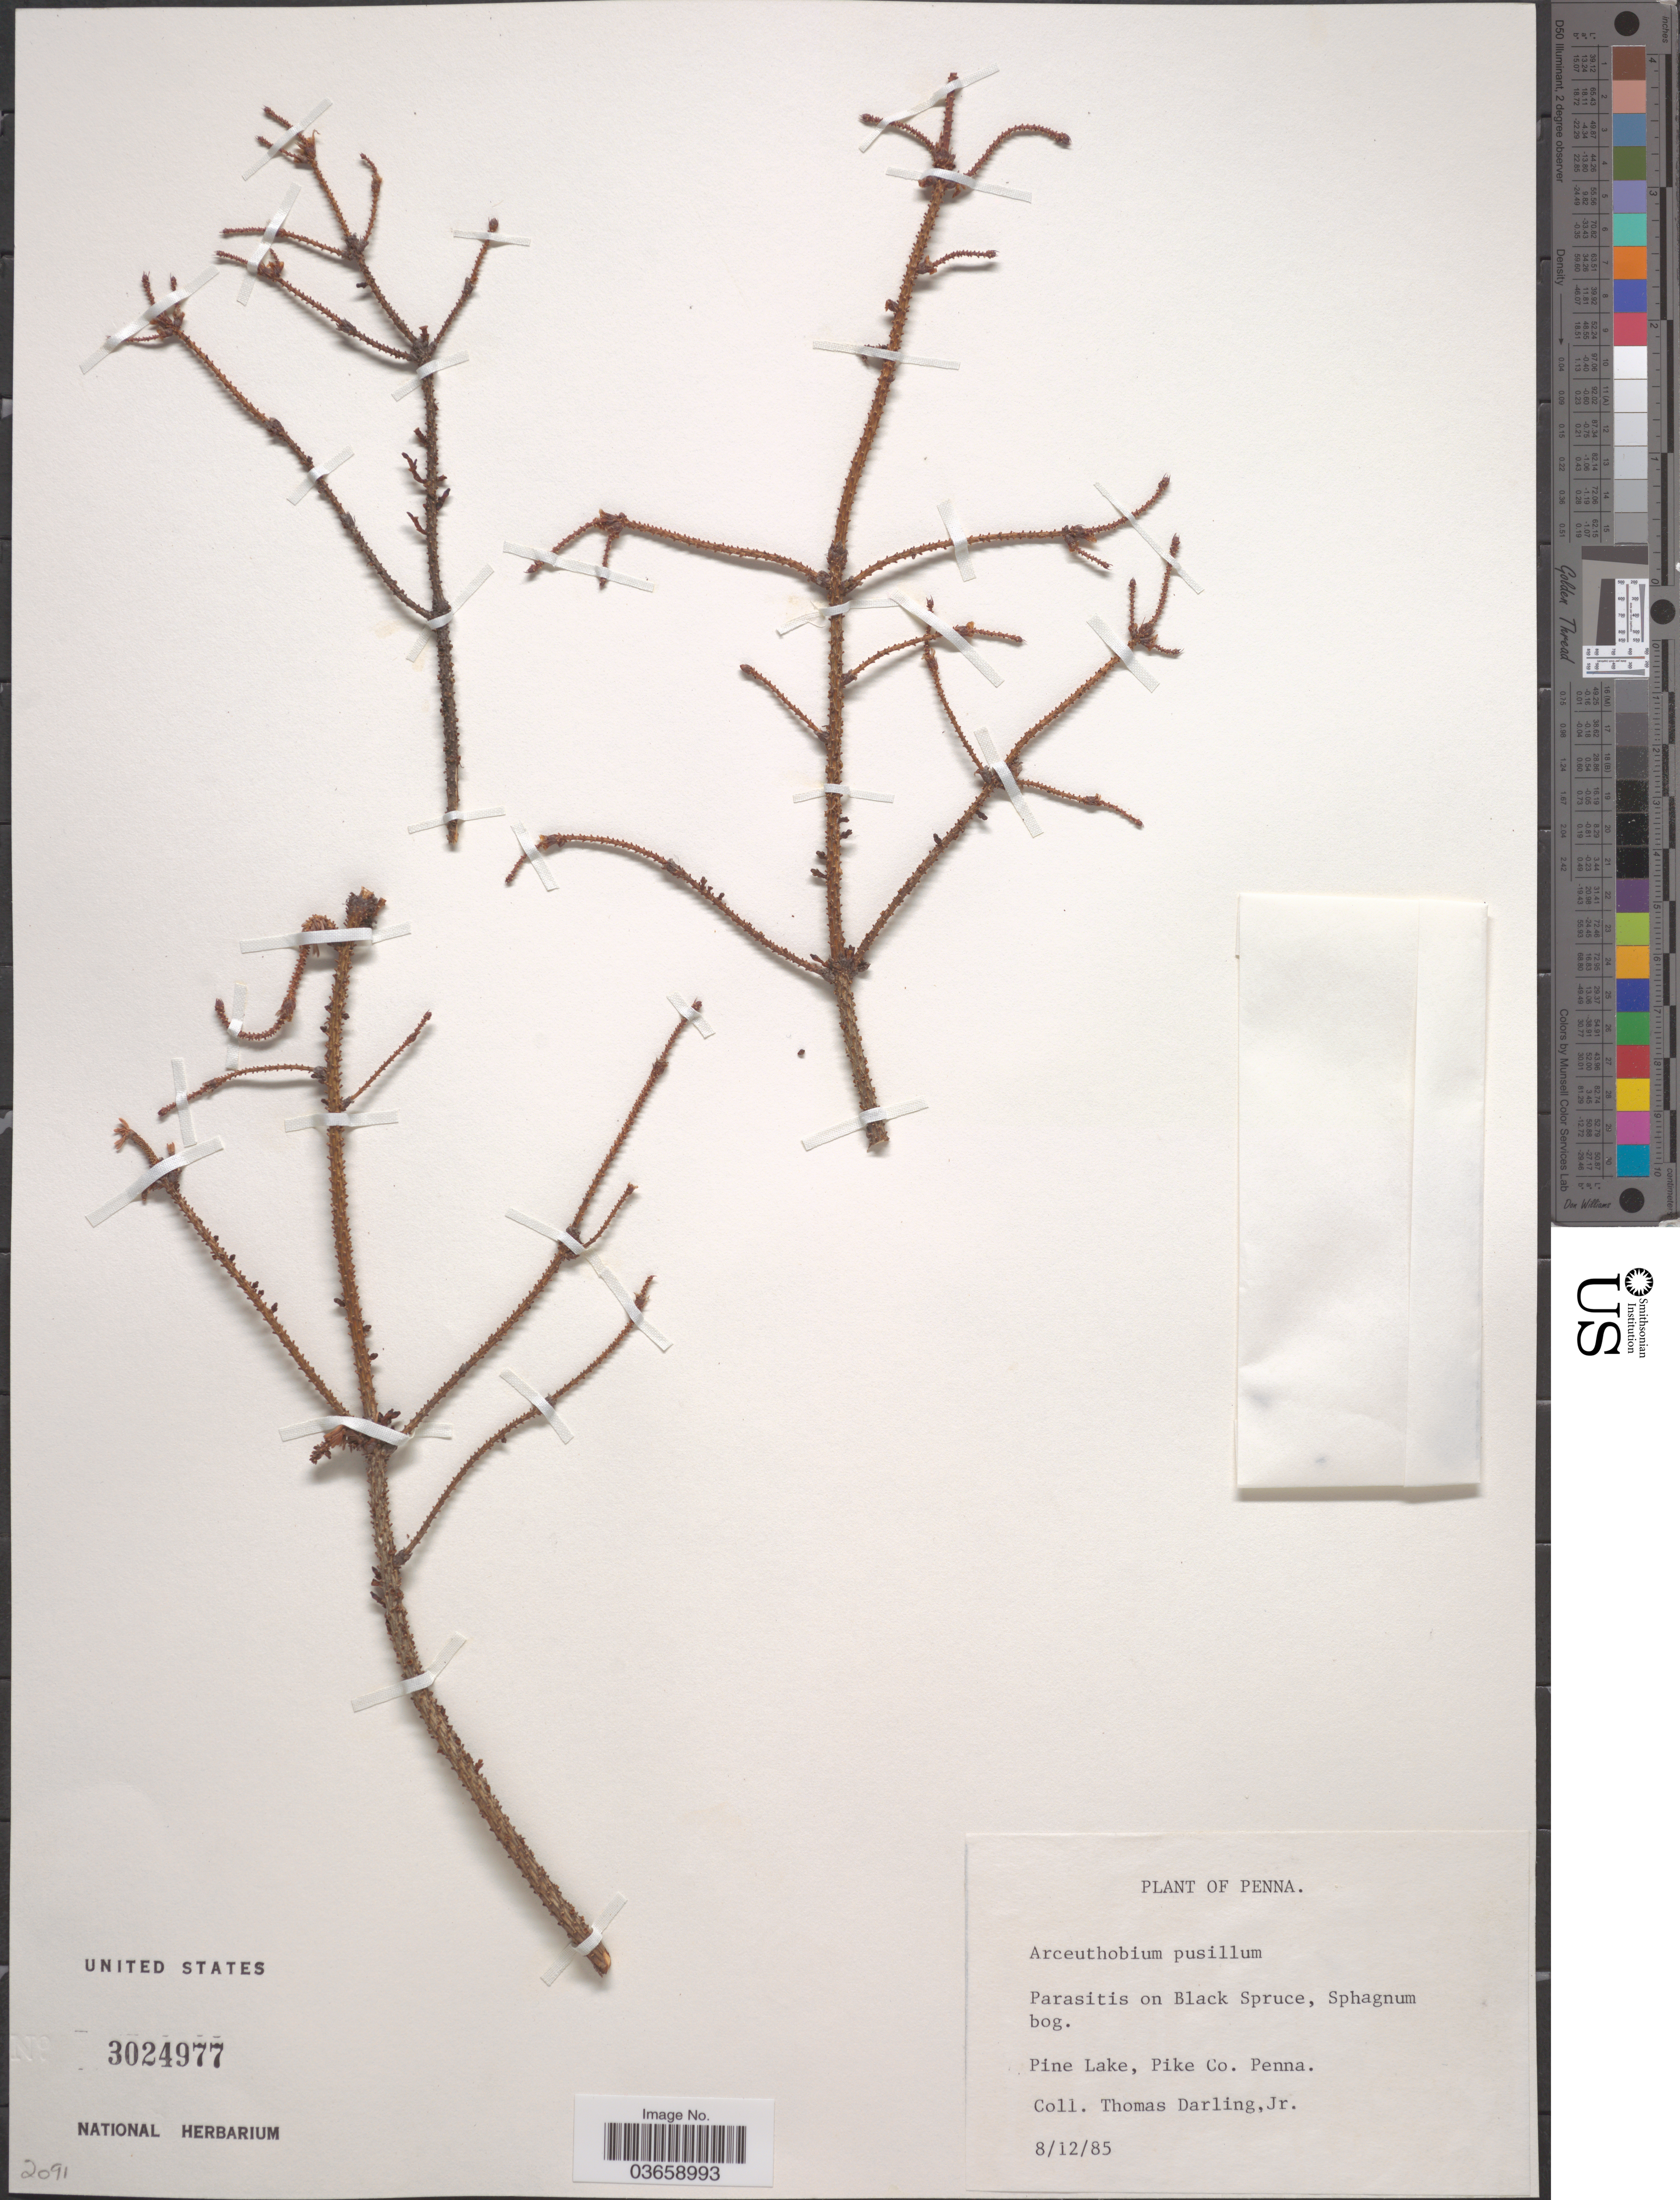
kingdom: Plantae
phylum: Tracheophyta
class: Magnoliopsida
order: Santalales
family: Viscaceae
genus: Arceuthobium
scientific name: Arceuthobium pusillum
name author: Peck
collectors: T. Darling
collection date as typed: Transcribed d/m/y: 12/8/85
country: United States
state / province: Pennsylvania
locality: Pine Lake, Pike Co.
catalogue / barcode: US 3024977